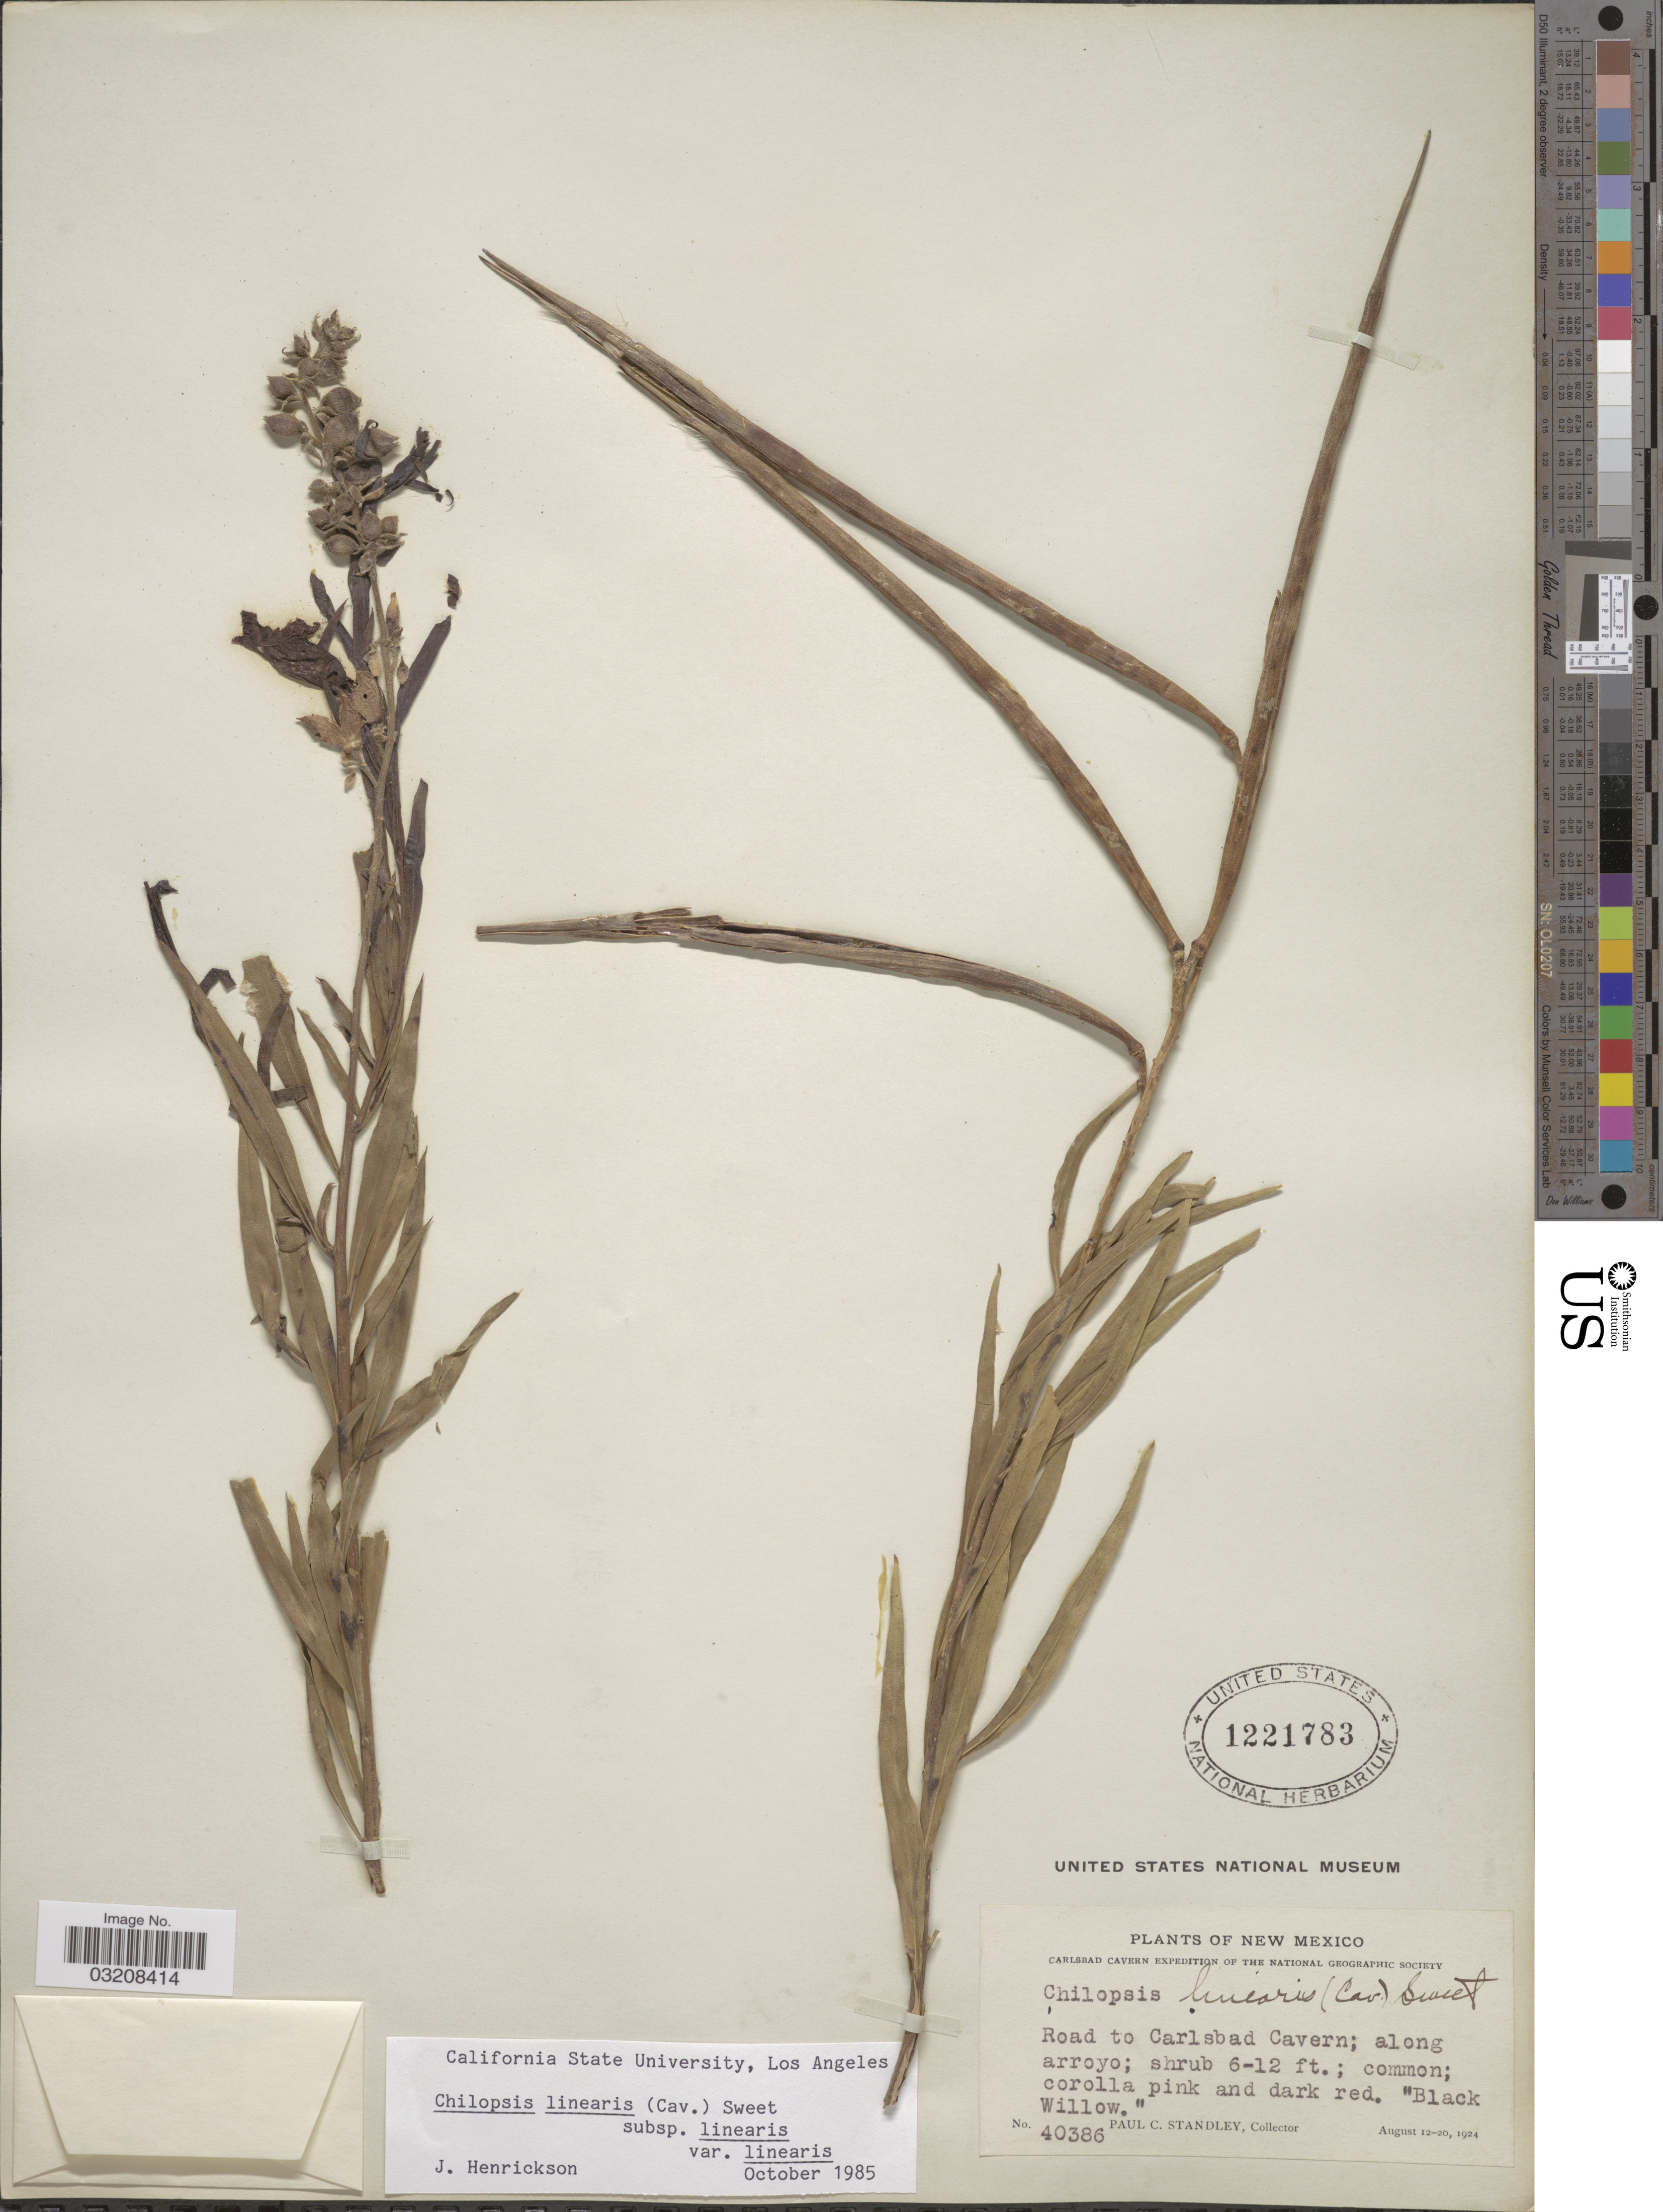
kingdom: Plantae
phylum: Tracheophyta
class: Magnoliopsida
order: Lamiales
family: Bignoniaceae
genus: Chilopsis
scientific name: Chilopsis linearis subsp. linearis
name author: (Cav.) Sweet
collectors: P. C. Standley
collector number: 40386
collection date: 1924-08-12/1924-08-20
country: United States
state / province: New Mexico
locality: Road to Carlsbad Cavern; along arroyo.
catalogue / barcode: US 1221783